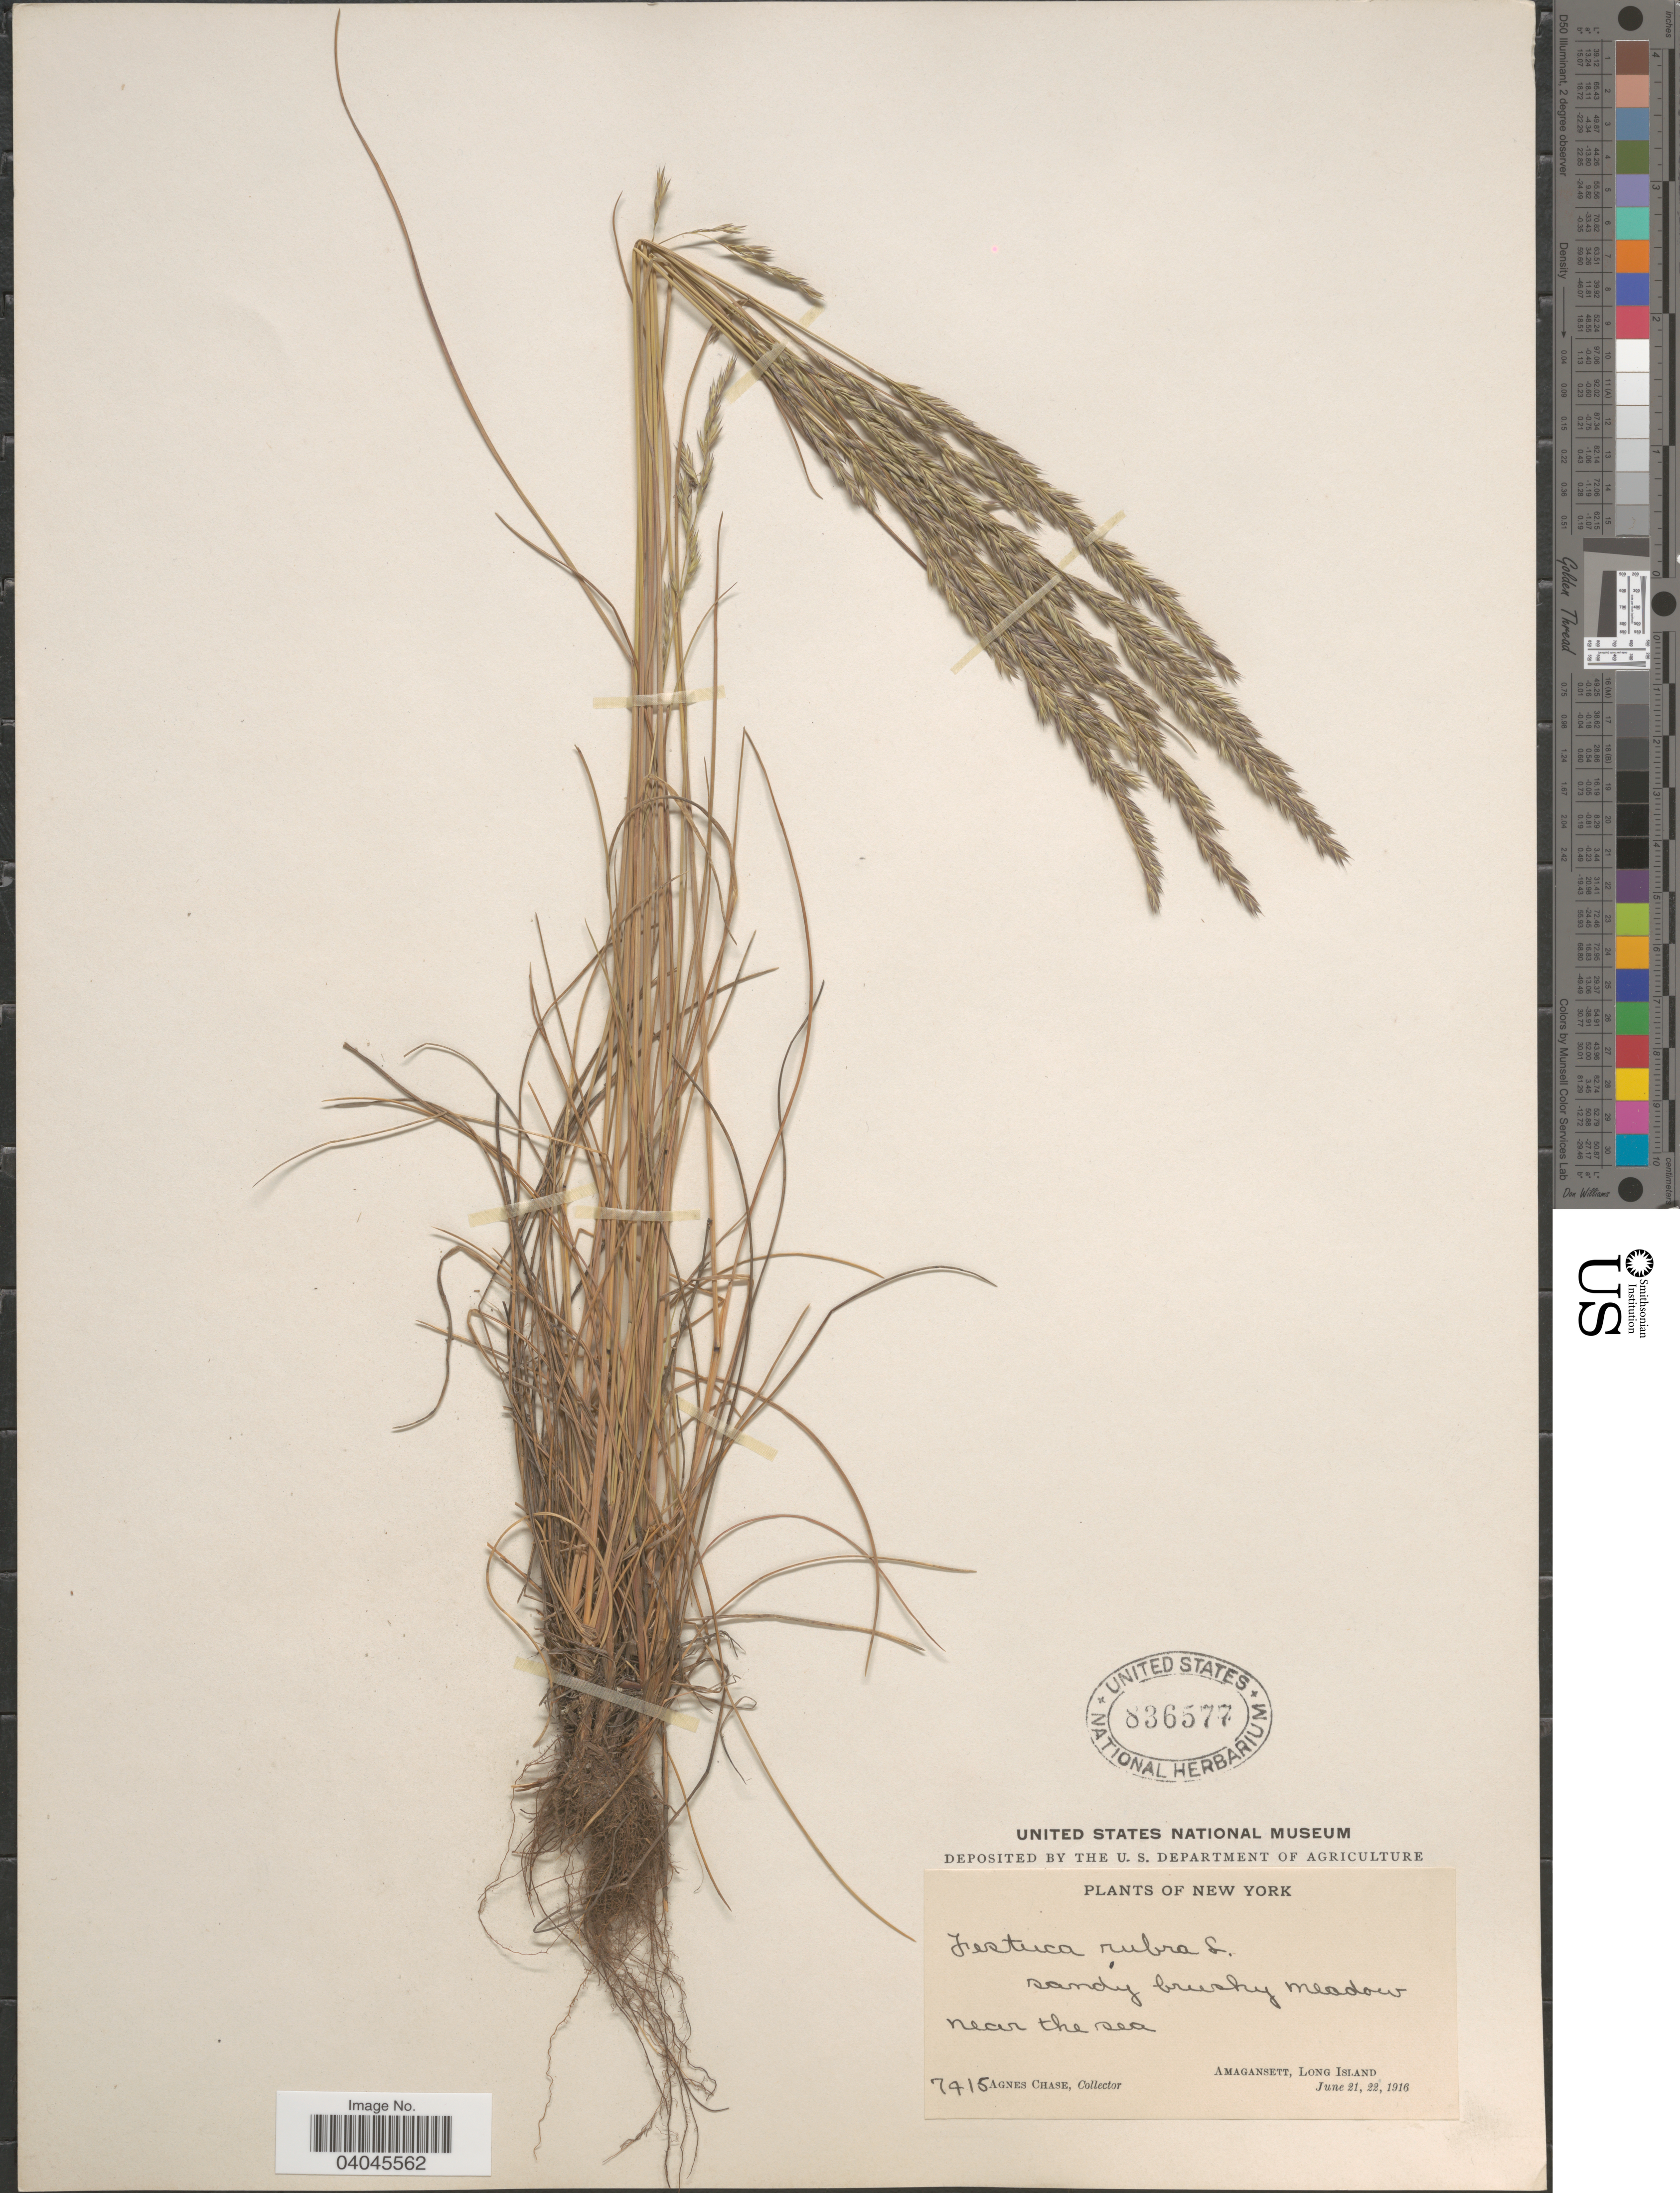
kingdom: Plantae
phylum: Tracheophyta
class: Liliopsida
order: Poales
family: Poaceae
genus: Festuca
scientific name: Festuca rubra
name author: L.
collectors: A. Chase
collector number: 7415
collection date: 1916-06-21/1916-06-22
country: United States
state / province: New York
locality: Amagansett, Long Island.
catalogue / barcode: US 836577